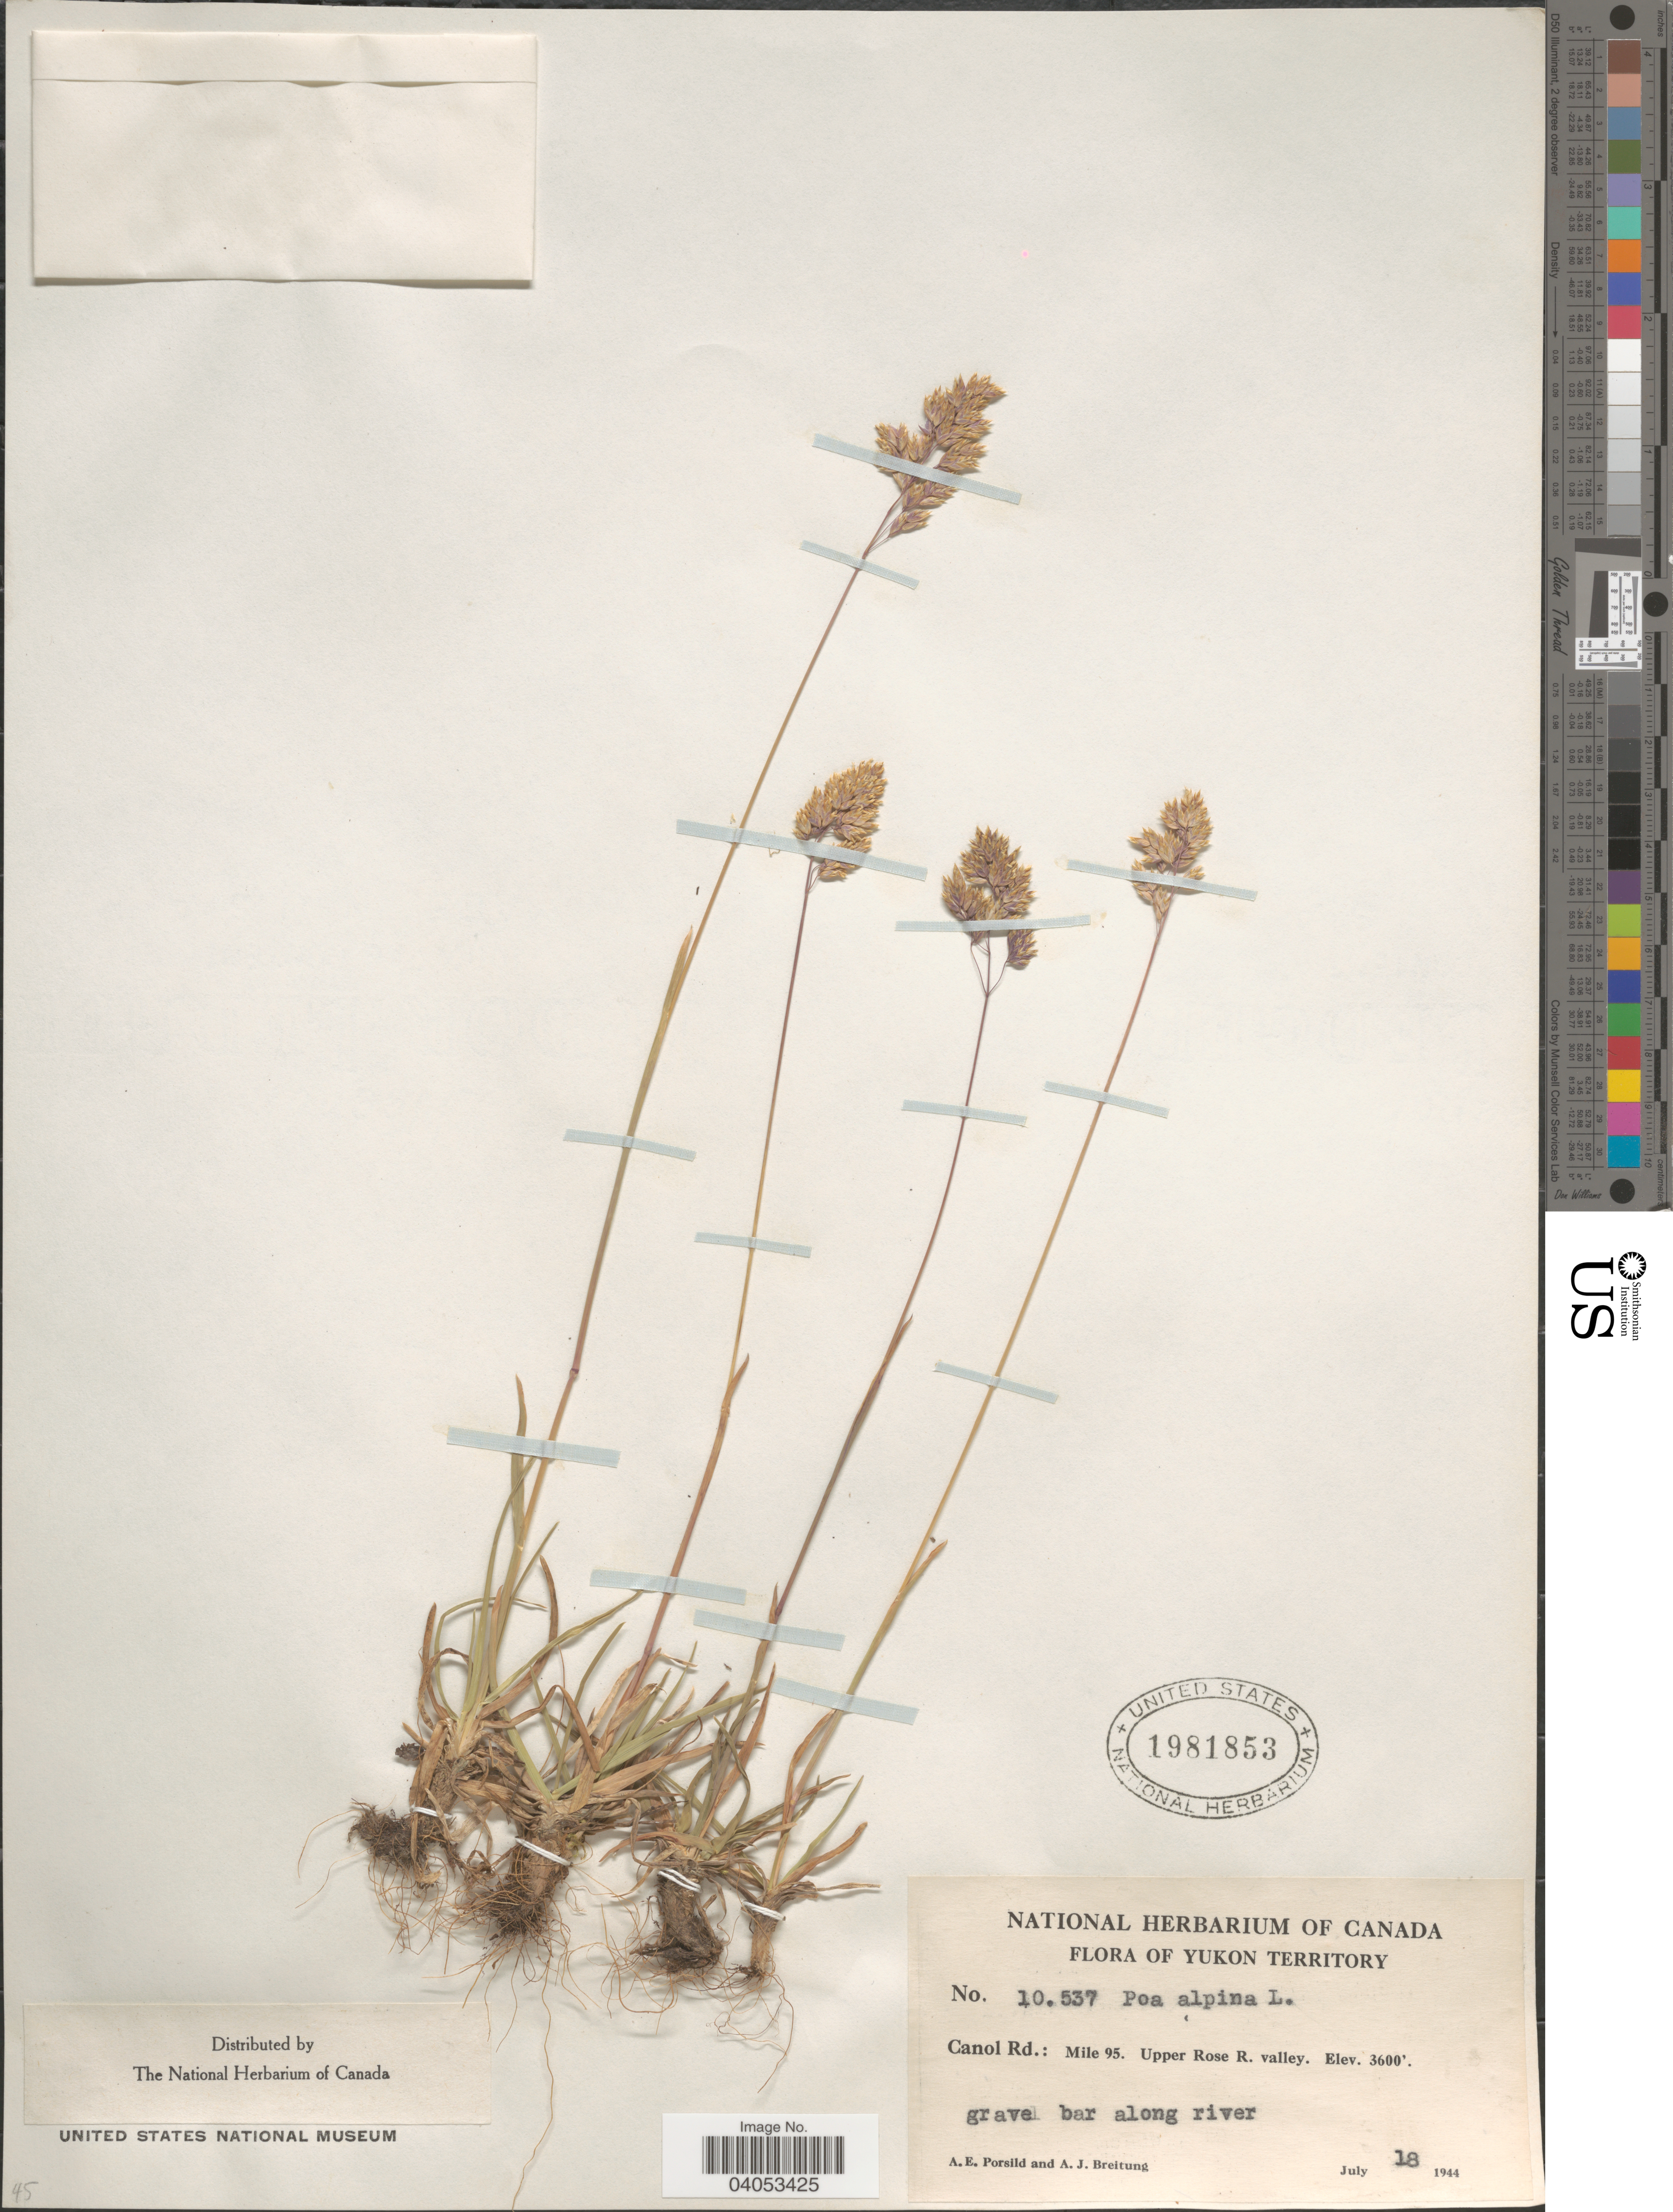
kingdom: Plantae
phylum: Tracheophyta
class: Liliopsida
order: Poales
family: Poaceae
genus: Poa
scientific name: Poa alpina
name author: L.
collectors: A. E. Porsild & A. Breitung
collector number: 10537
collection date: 1944-07-18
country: Canada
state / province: Yukon Territory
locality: Canol Rd.: Mile 95. Upper Rose R. valley.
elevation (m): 1097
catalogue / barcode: US 1981853